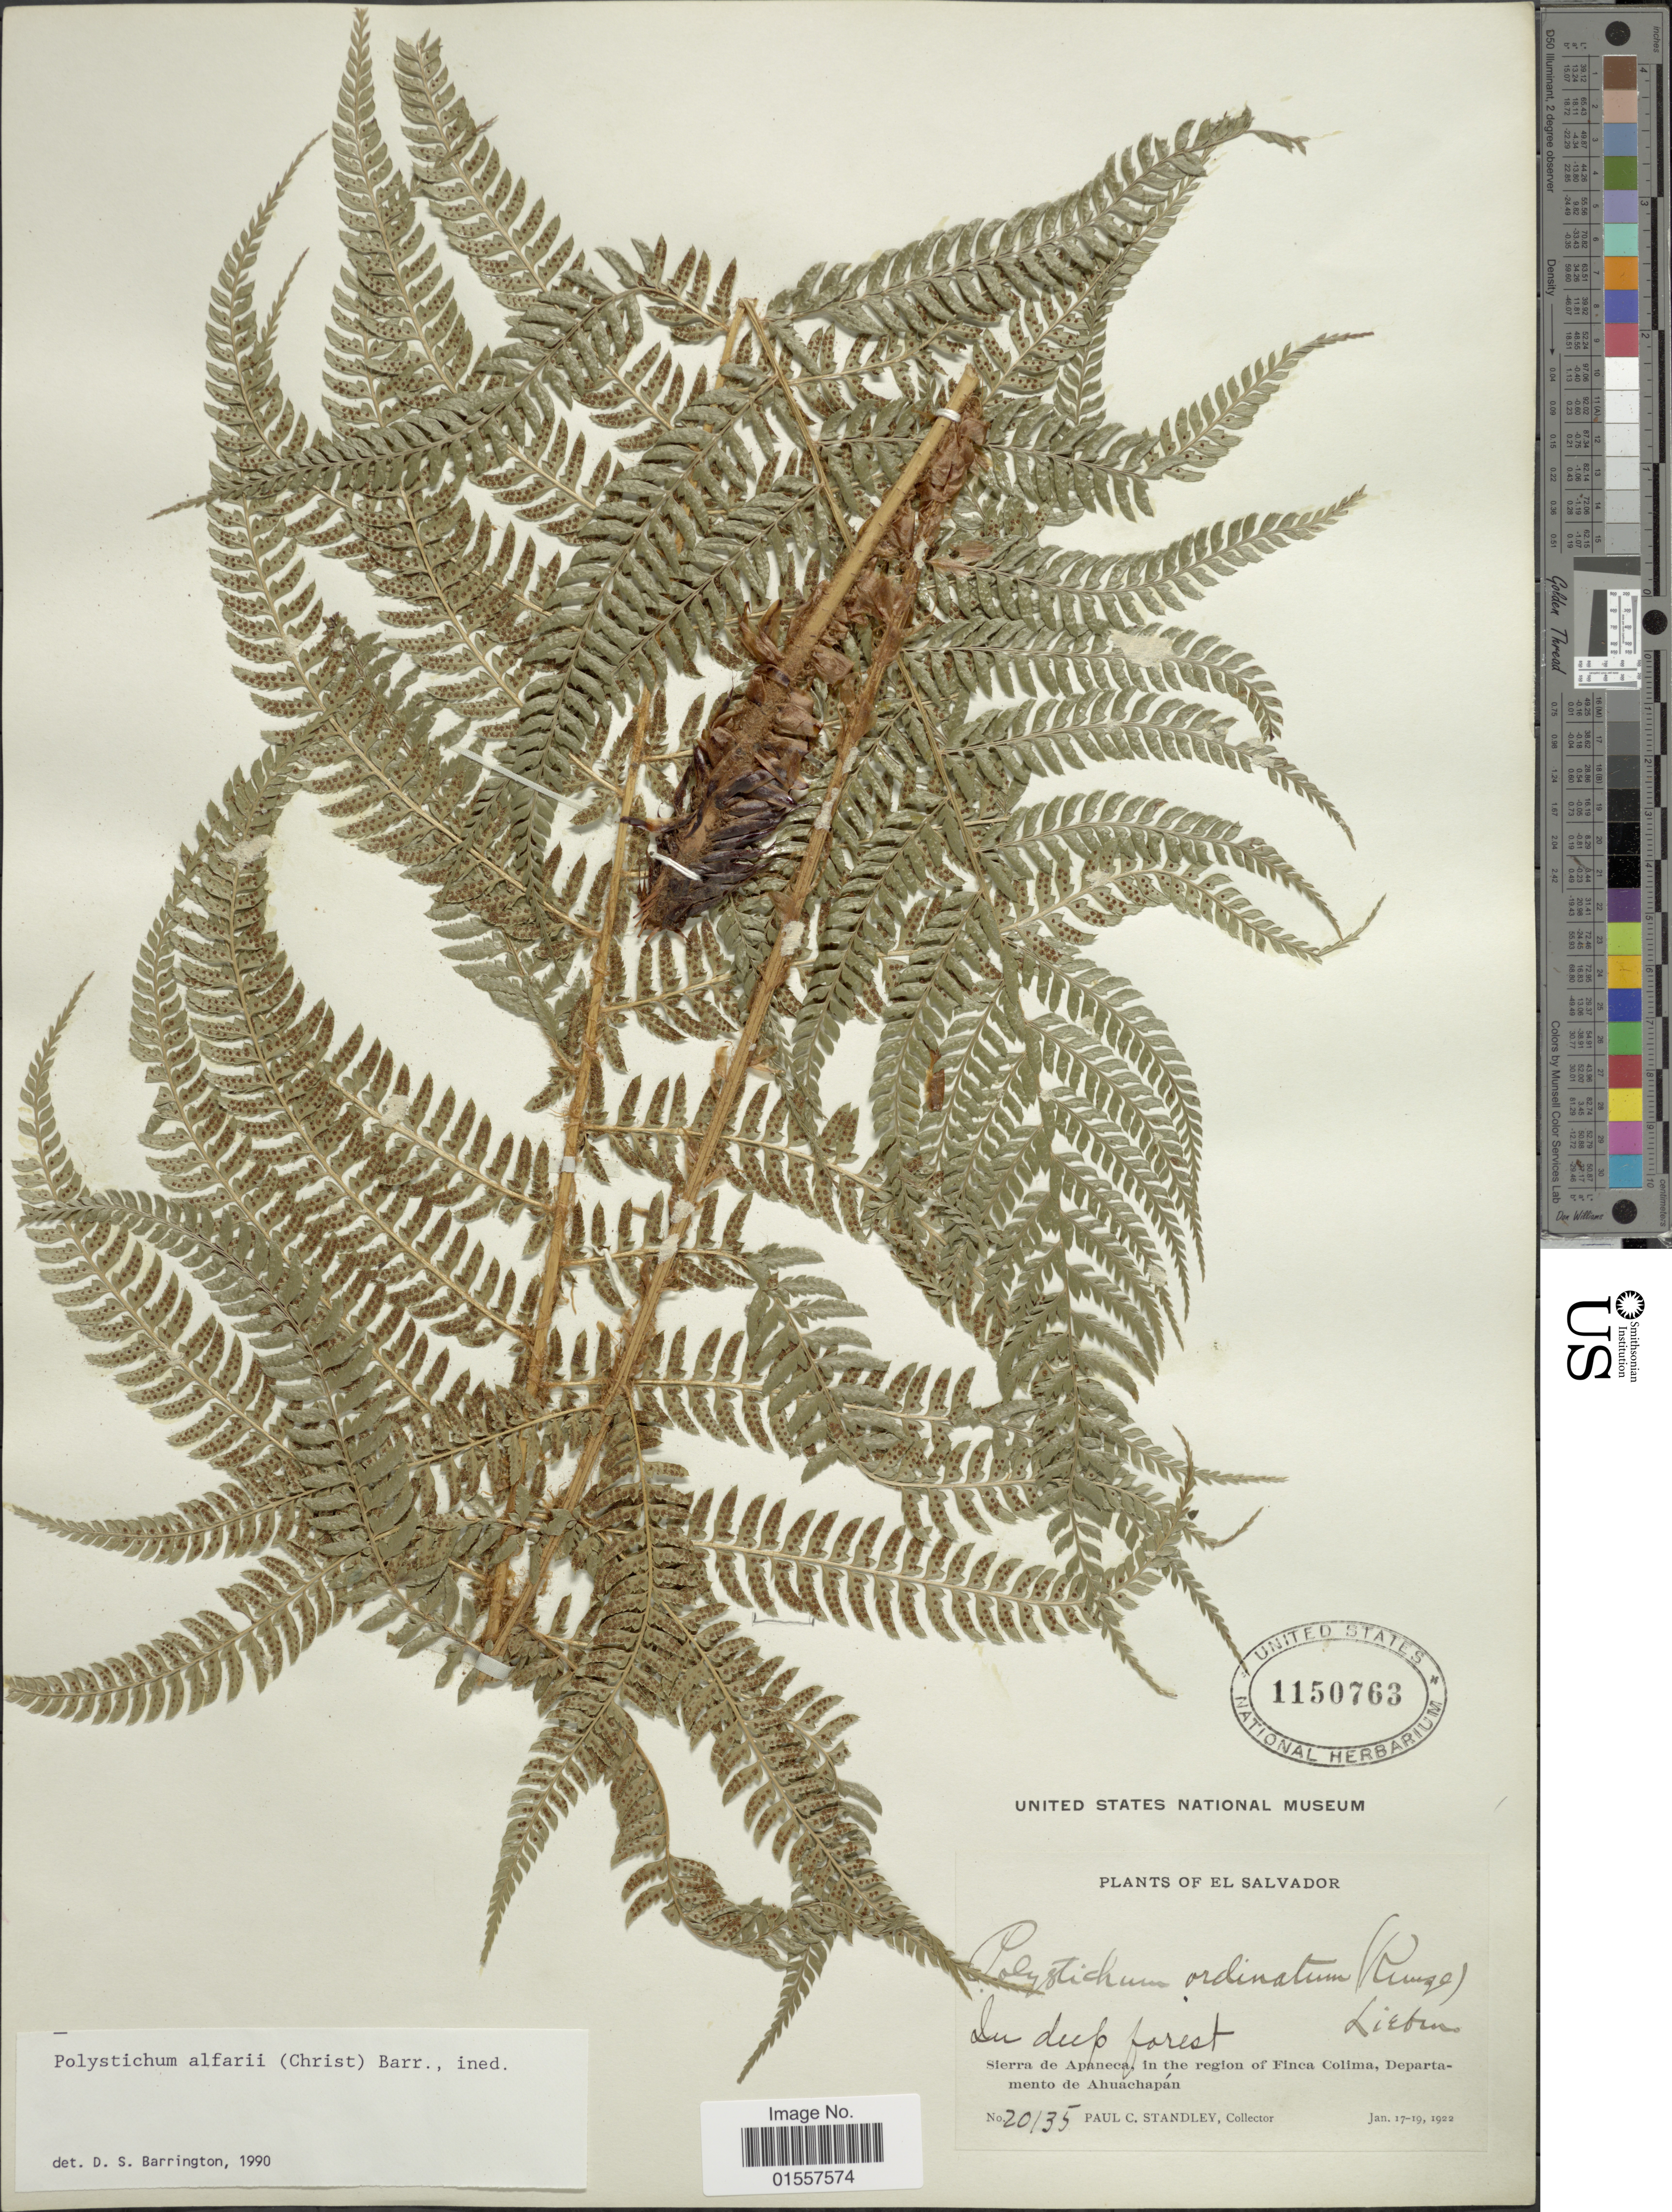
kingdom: Plantae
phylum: Tracheophyta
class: Polypodiopsida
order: Polypodiales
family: Dryopteridaceae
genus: Polystichum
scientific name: Polystichum alfaroi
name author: (Christ) Barrington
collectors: P. C. Standley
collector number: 20135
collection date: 1922-01-17/1922-01-19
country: El Salvador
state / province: Ahuachapan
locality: Sierra de Apaneca, in the region of Finca Colima, Departamento de Ahuachapan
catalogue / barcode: US 1150763